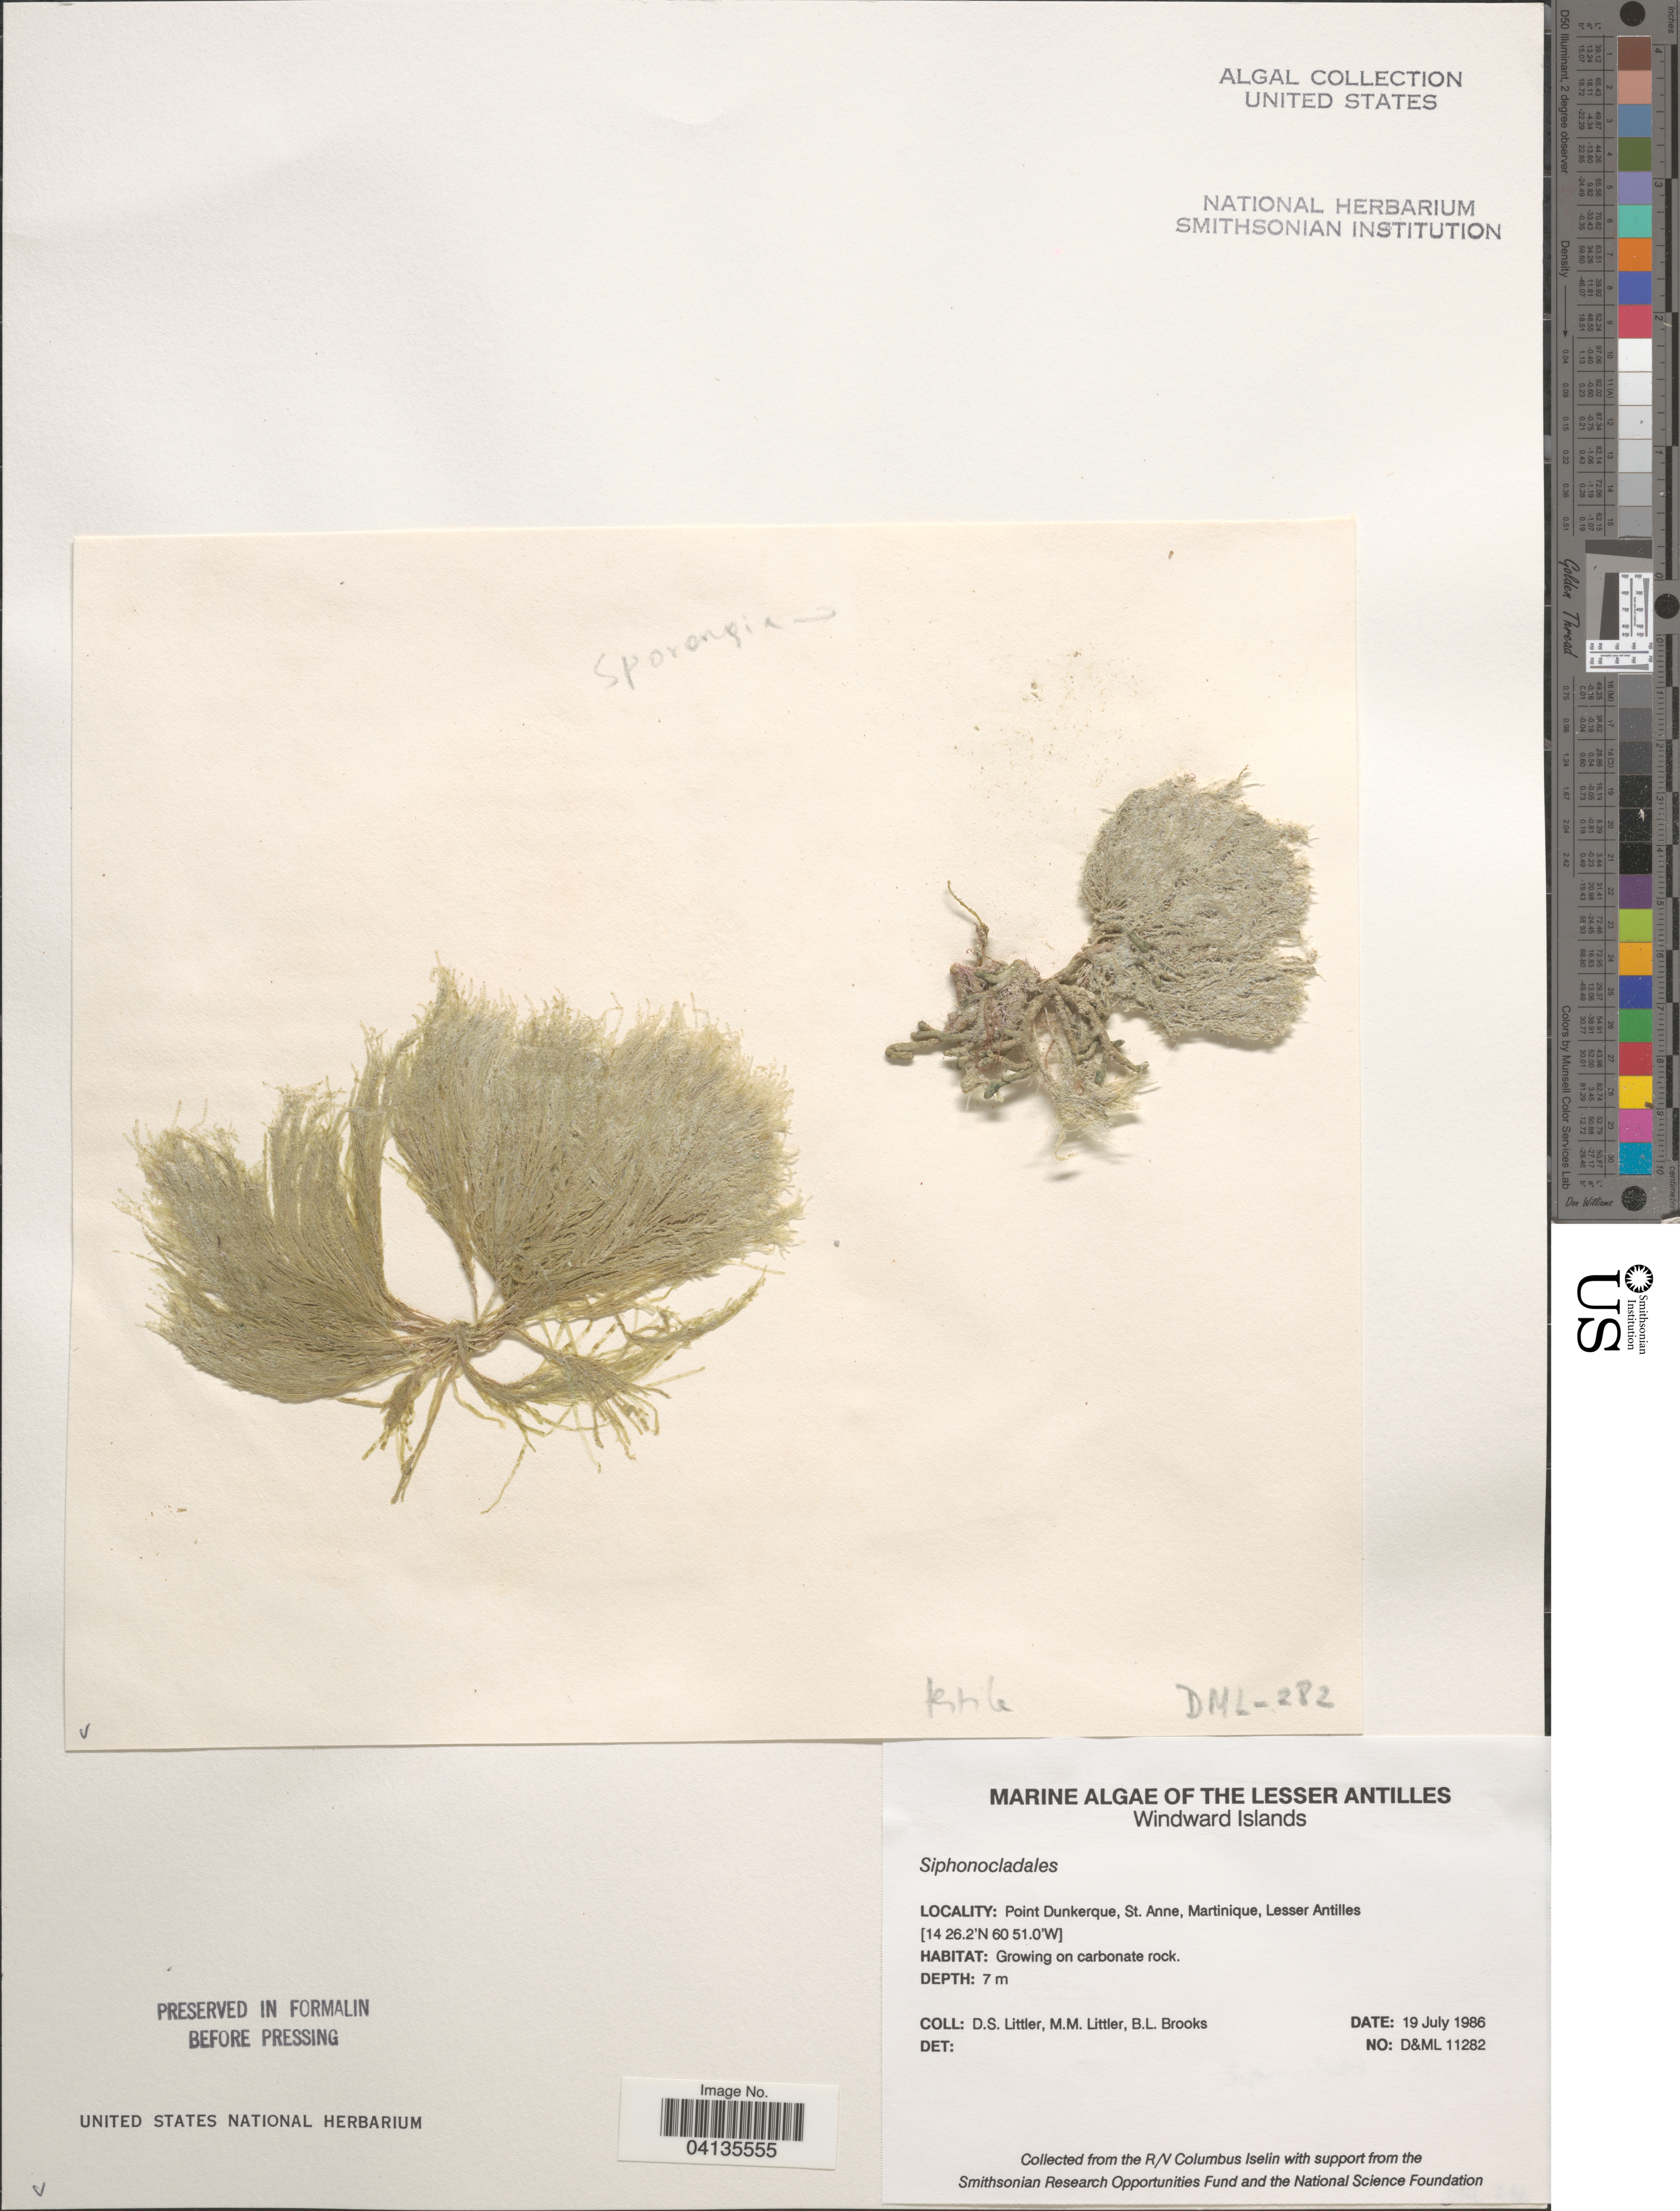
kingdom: Plantae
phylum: Chlorophyta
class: Ulvophyceae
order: Siphonocladales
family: Siphonocladaceae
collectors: D. S. Littler & B. Brooks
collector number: D&ML11282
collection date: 1986-07-19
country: Martinique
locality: The Lesser Antilles. Windward Islands. Point Dunkerque, St. Anne, Lesser Antilles.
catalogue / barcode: US 328843